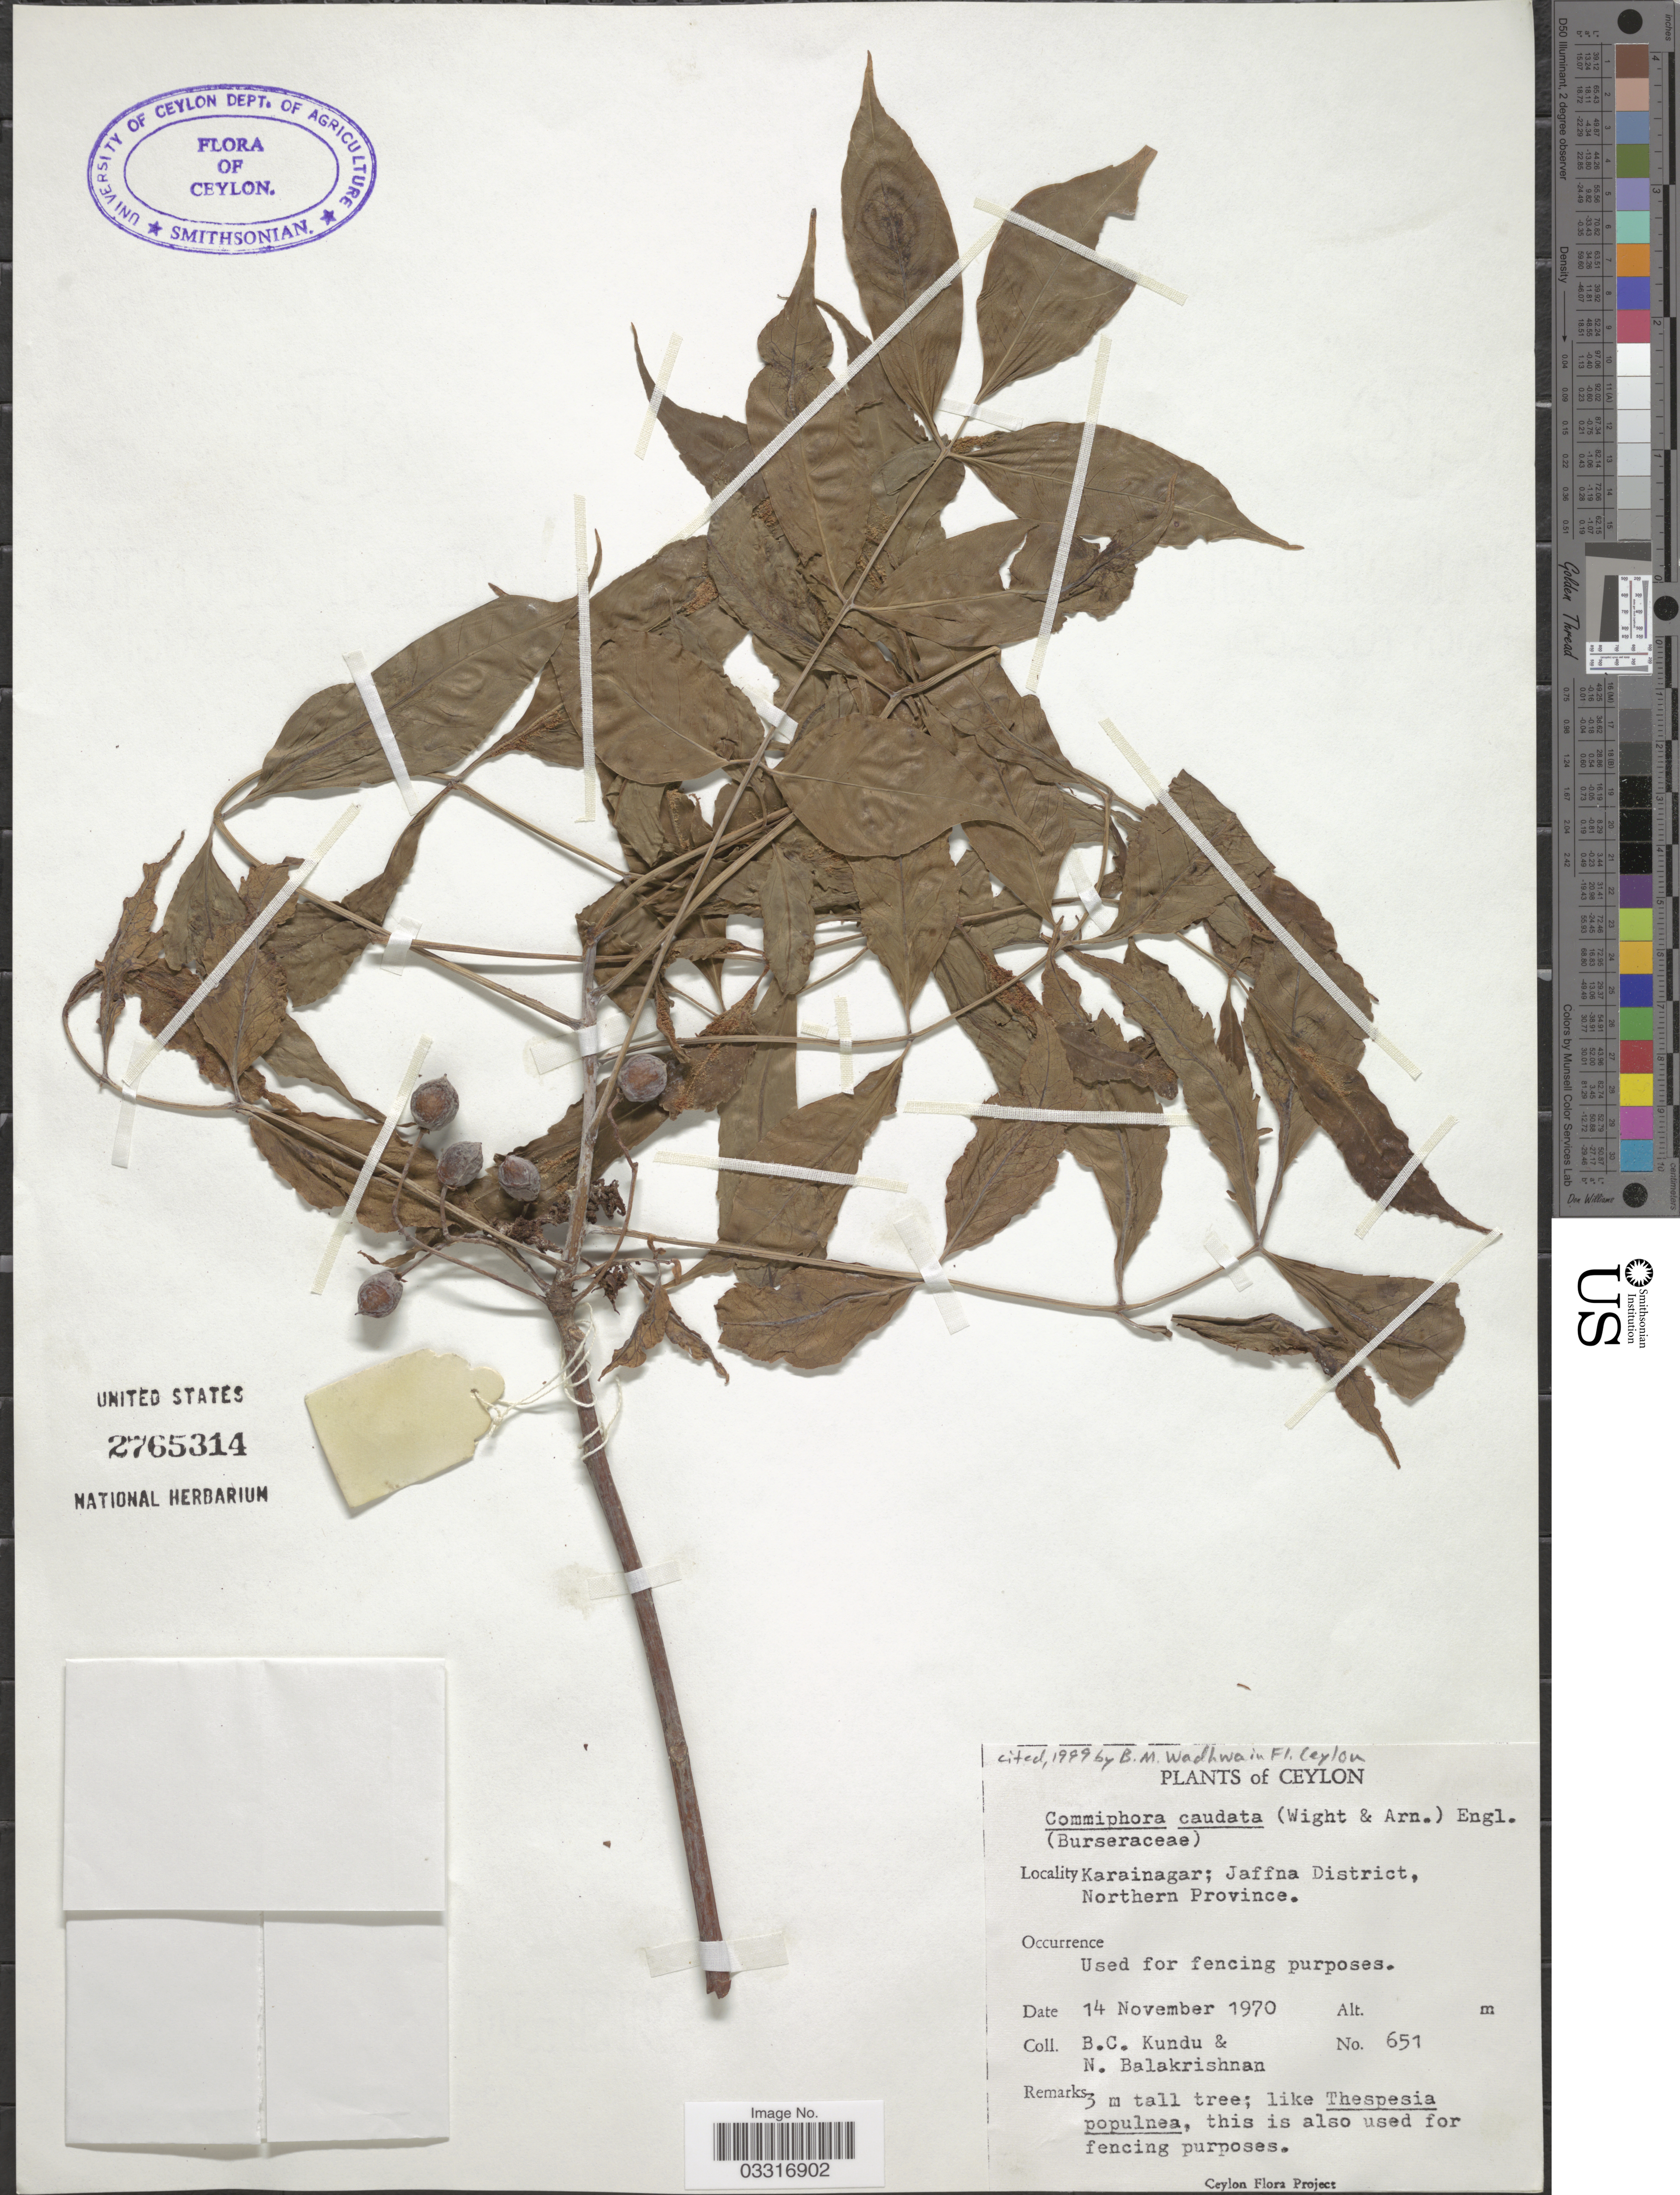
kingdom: Plantae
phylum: Tracheophyta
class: Magnoliopsida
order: Sapindales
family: Burseraceae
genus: Commiphora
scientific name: Commiphora caudata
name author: Engl.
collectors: B. C. Kundu & N. Balakrishnan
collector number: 651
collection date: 1970-11-14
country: Sri Lanka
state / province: Northern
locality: Ceylon, Karainagar; Jaffna District.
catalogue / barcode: US 2765314